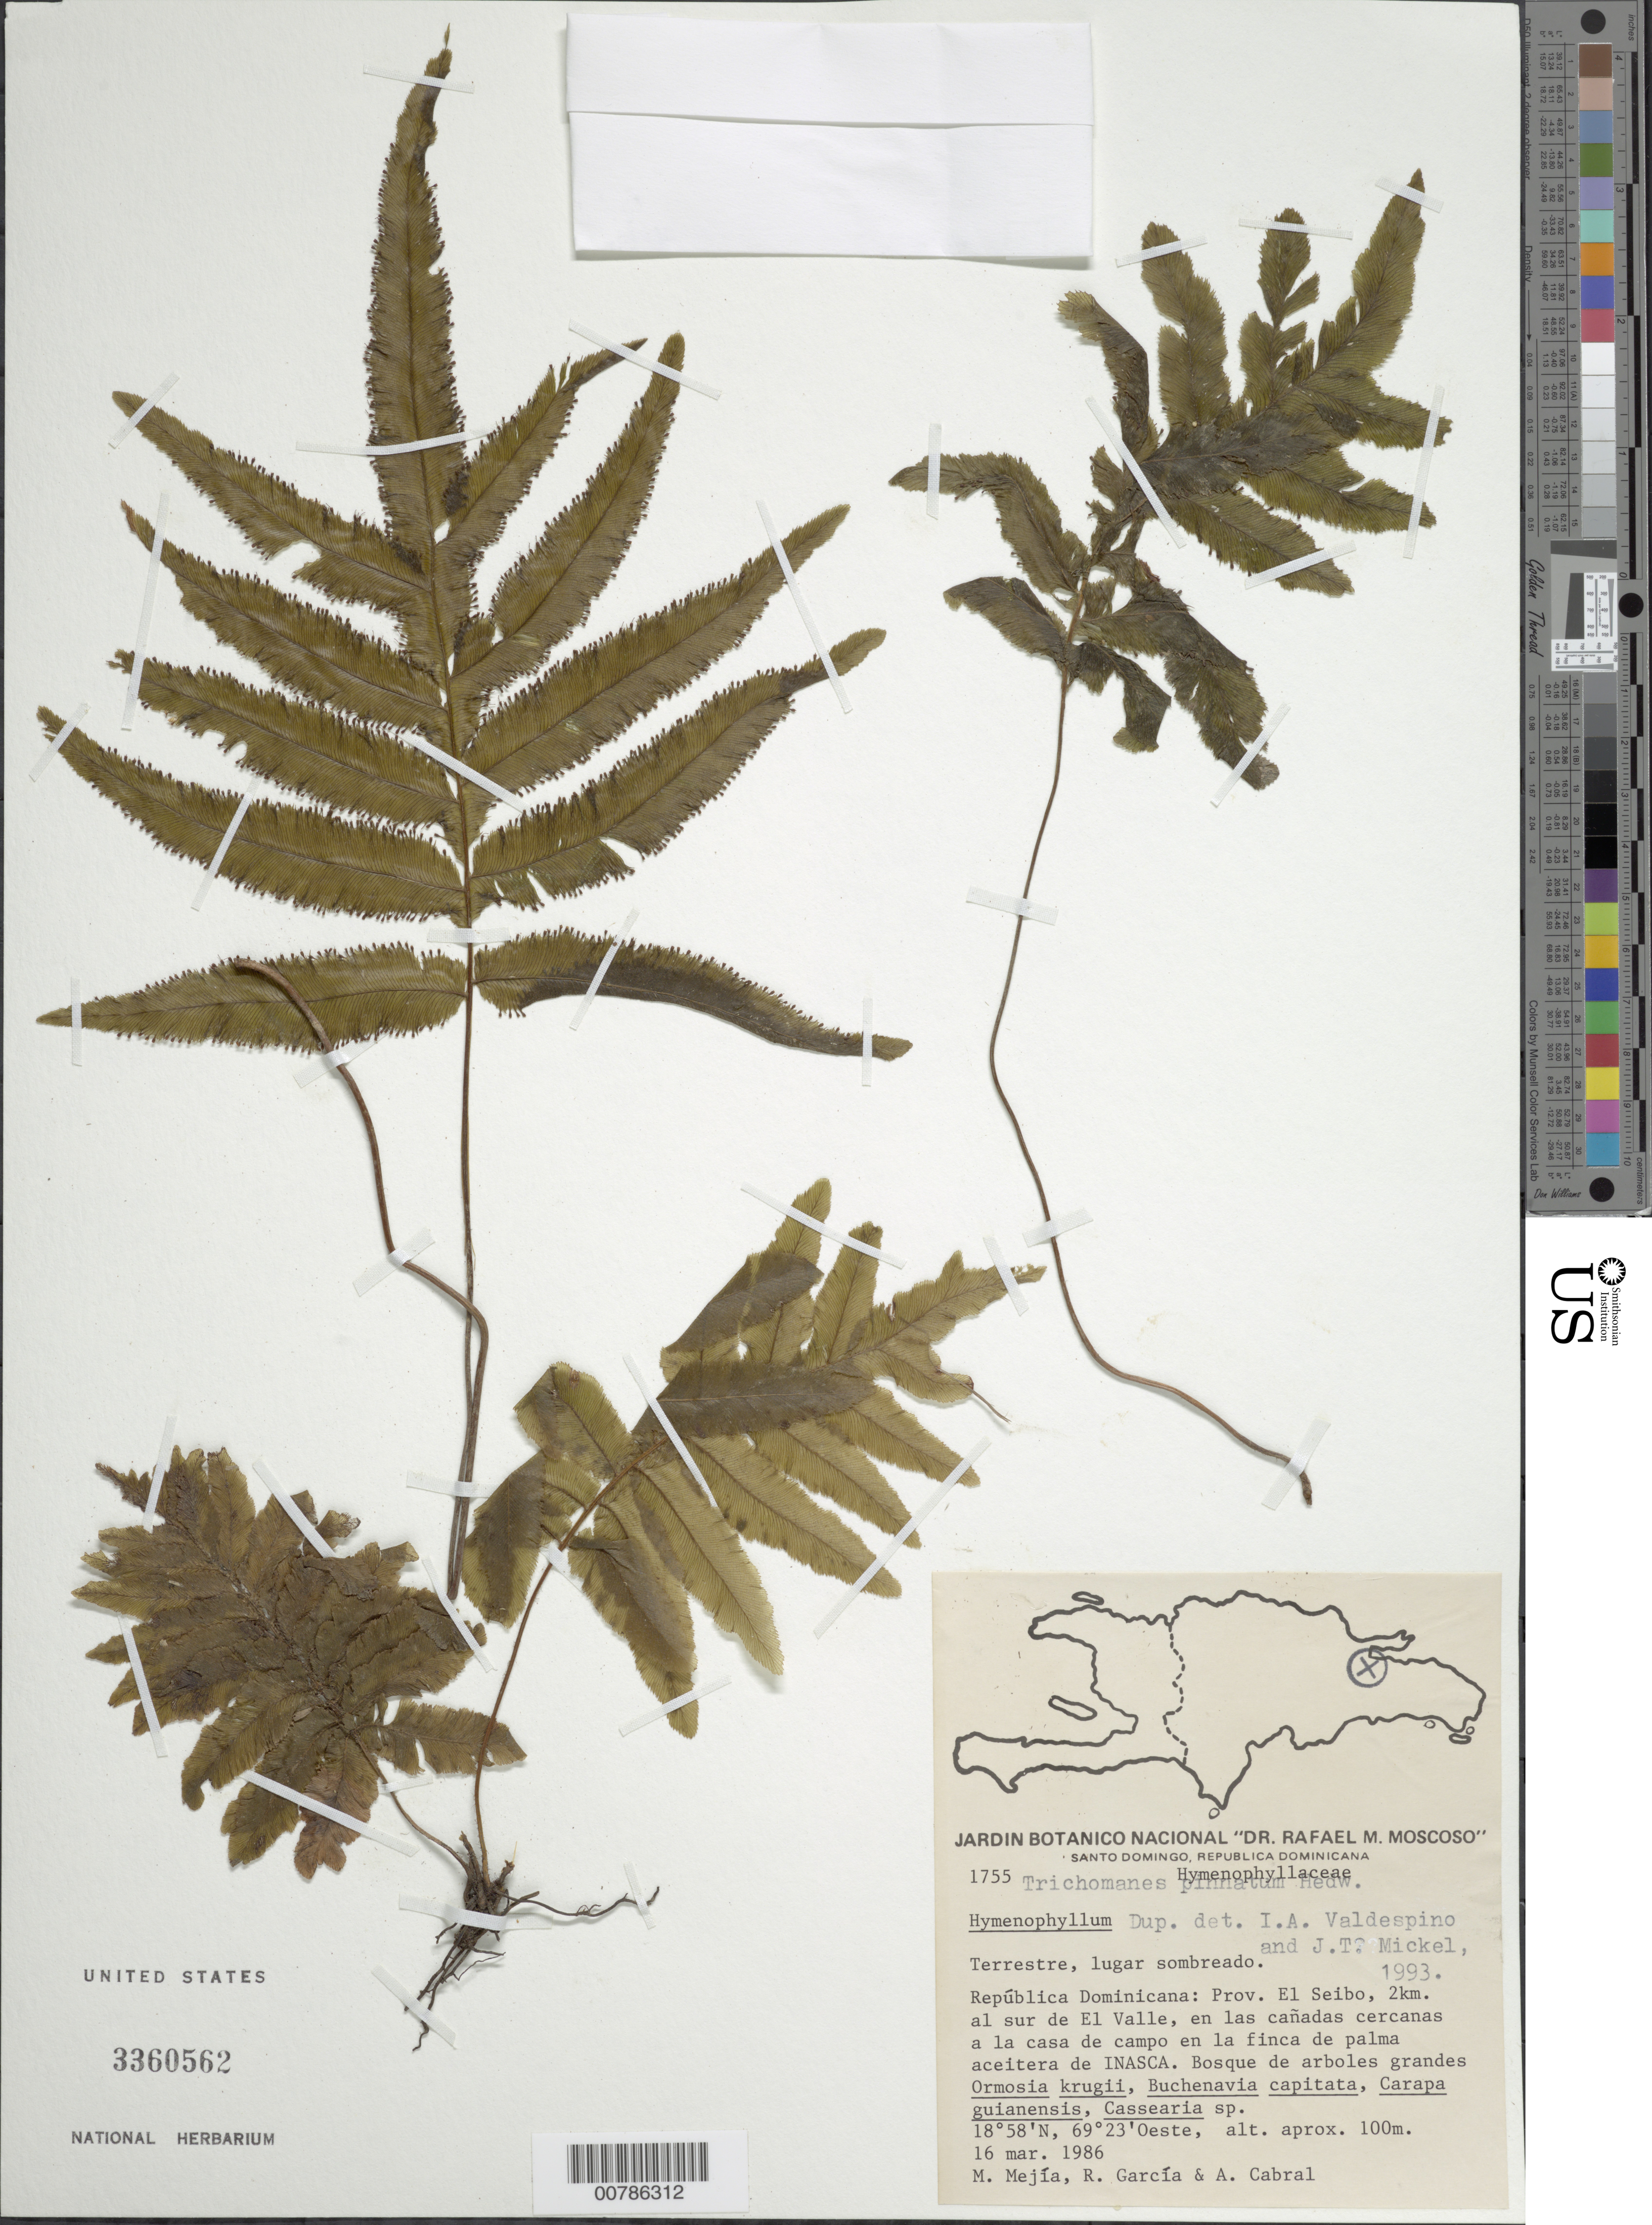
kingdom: Plantae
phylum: Tracheophyta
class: Polypodiopsida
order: Hymenophyllales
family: Hymenophyllaceae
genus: Trichomanes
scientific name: Trichomanes pinnatum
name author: Hedw.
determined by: Valdespino, I. A.; Mickel, J. T.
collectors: M. Mejia, R. G. García & A. Cabral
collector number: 1755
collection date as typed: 16 Mar 1986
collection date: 1986-03-16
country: Dominican Republic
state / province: El Seibo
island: Hispaniola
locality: El Valle, 2 km al sur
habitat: En las cañadas cercanas a la casa de campo en la finca de palma aceitera de INASCA; bosque de arboles grandes Ormosia krugii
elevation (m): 100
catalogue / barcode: US 3360562